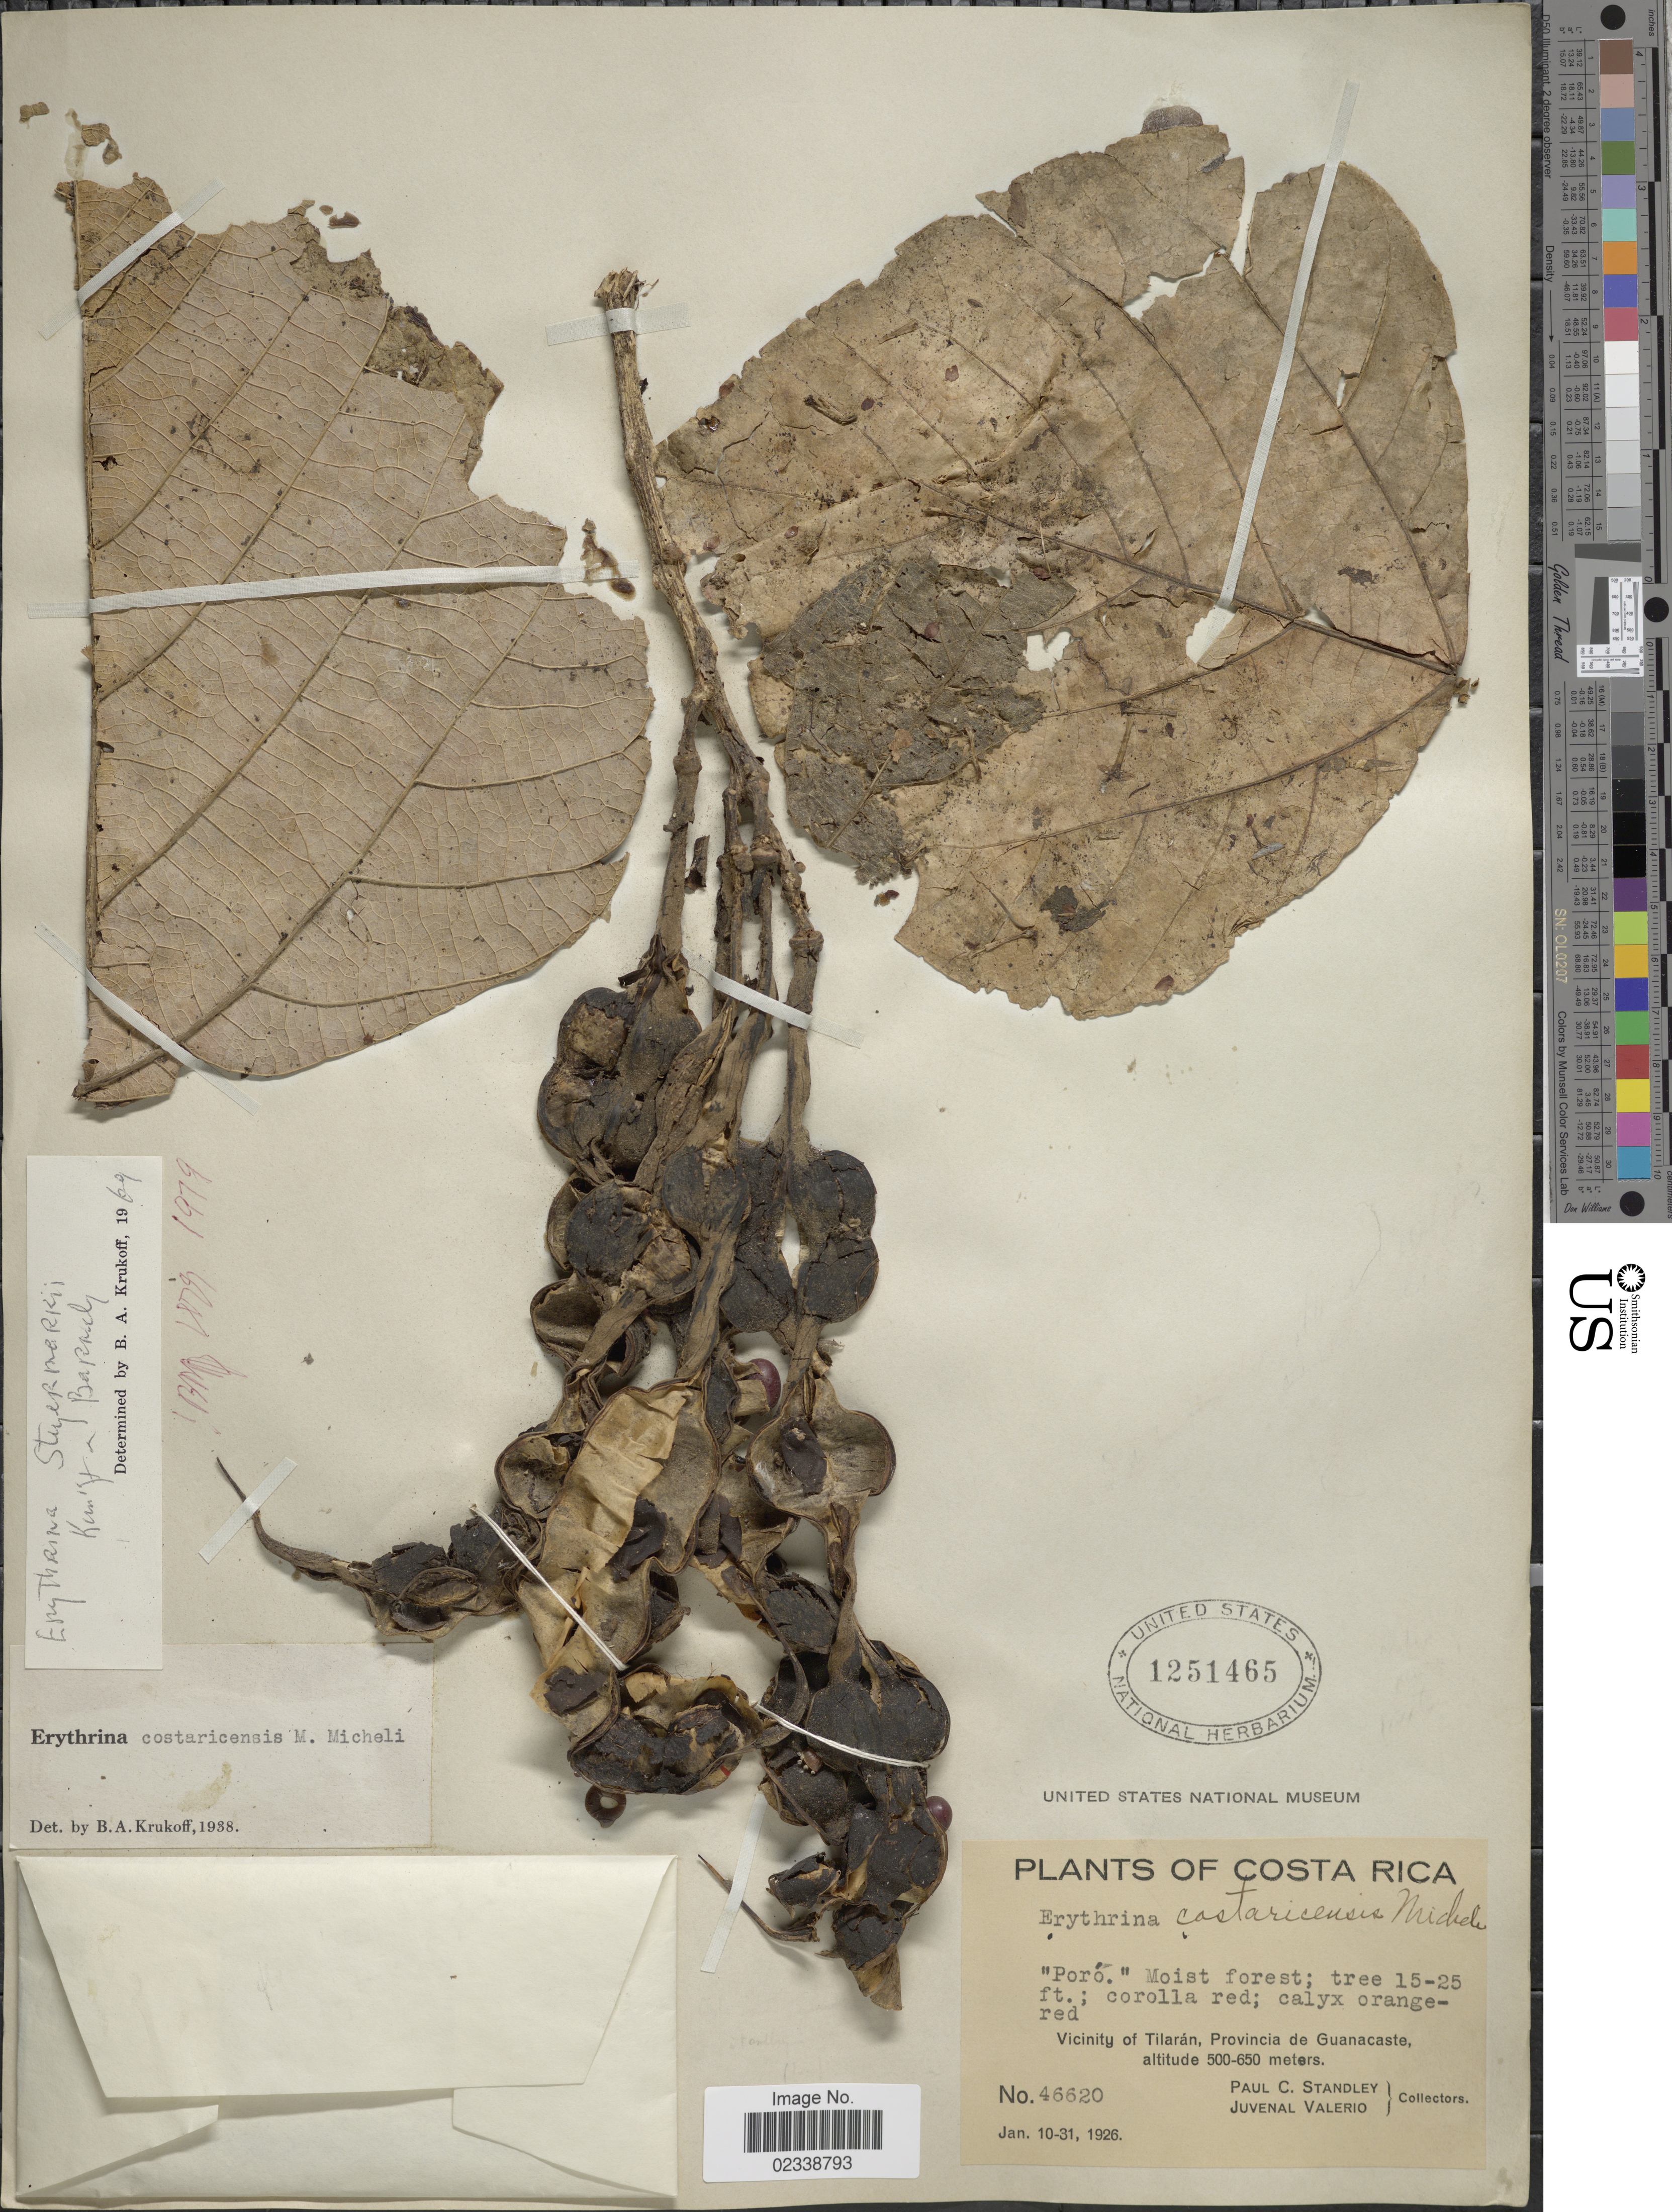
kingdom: Plantae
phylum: Tracheophyta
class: Magnoliopsida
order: Fabales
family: Fabaceae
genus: Erythrina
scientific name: Erythrina steyermarkii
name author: Krukoff & Barneby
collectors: P. C. Standley & J. Valerio R.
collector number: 46620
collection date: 1926-01-10/1926-01-31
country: Costa Rica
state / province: Guanacaste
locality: Vicinity of Tilaran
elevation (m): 500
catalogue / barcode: US 1251465